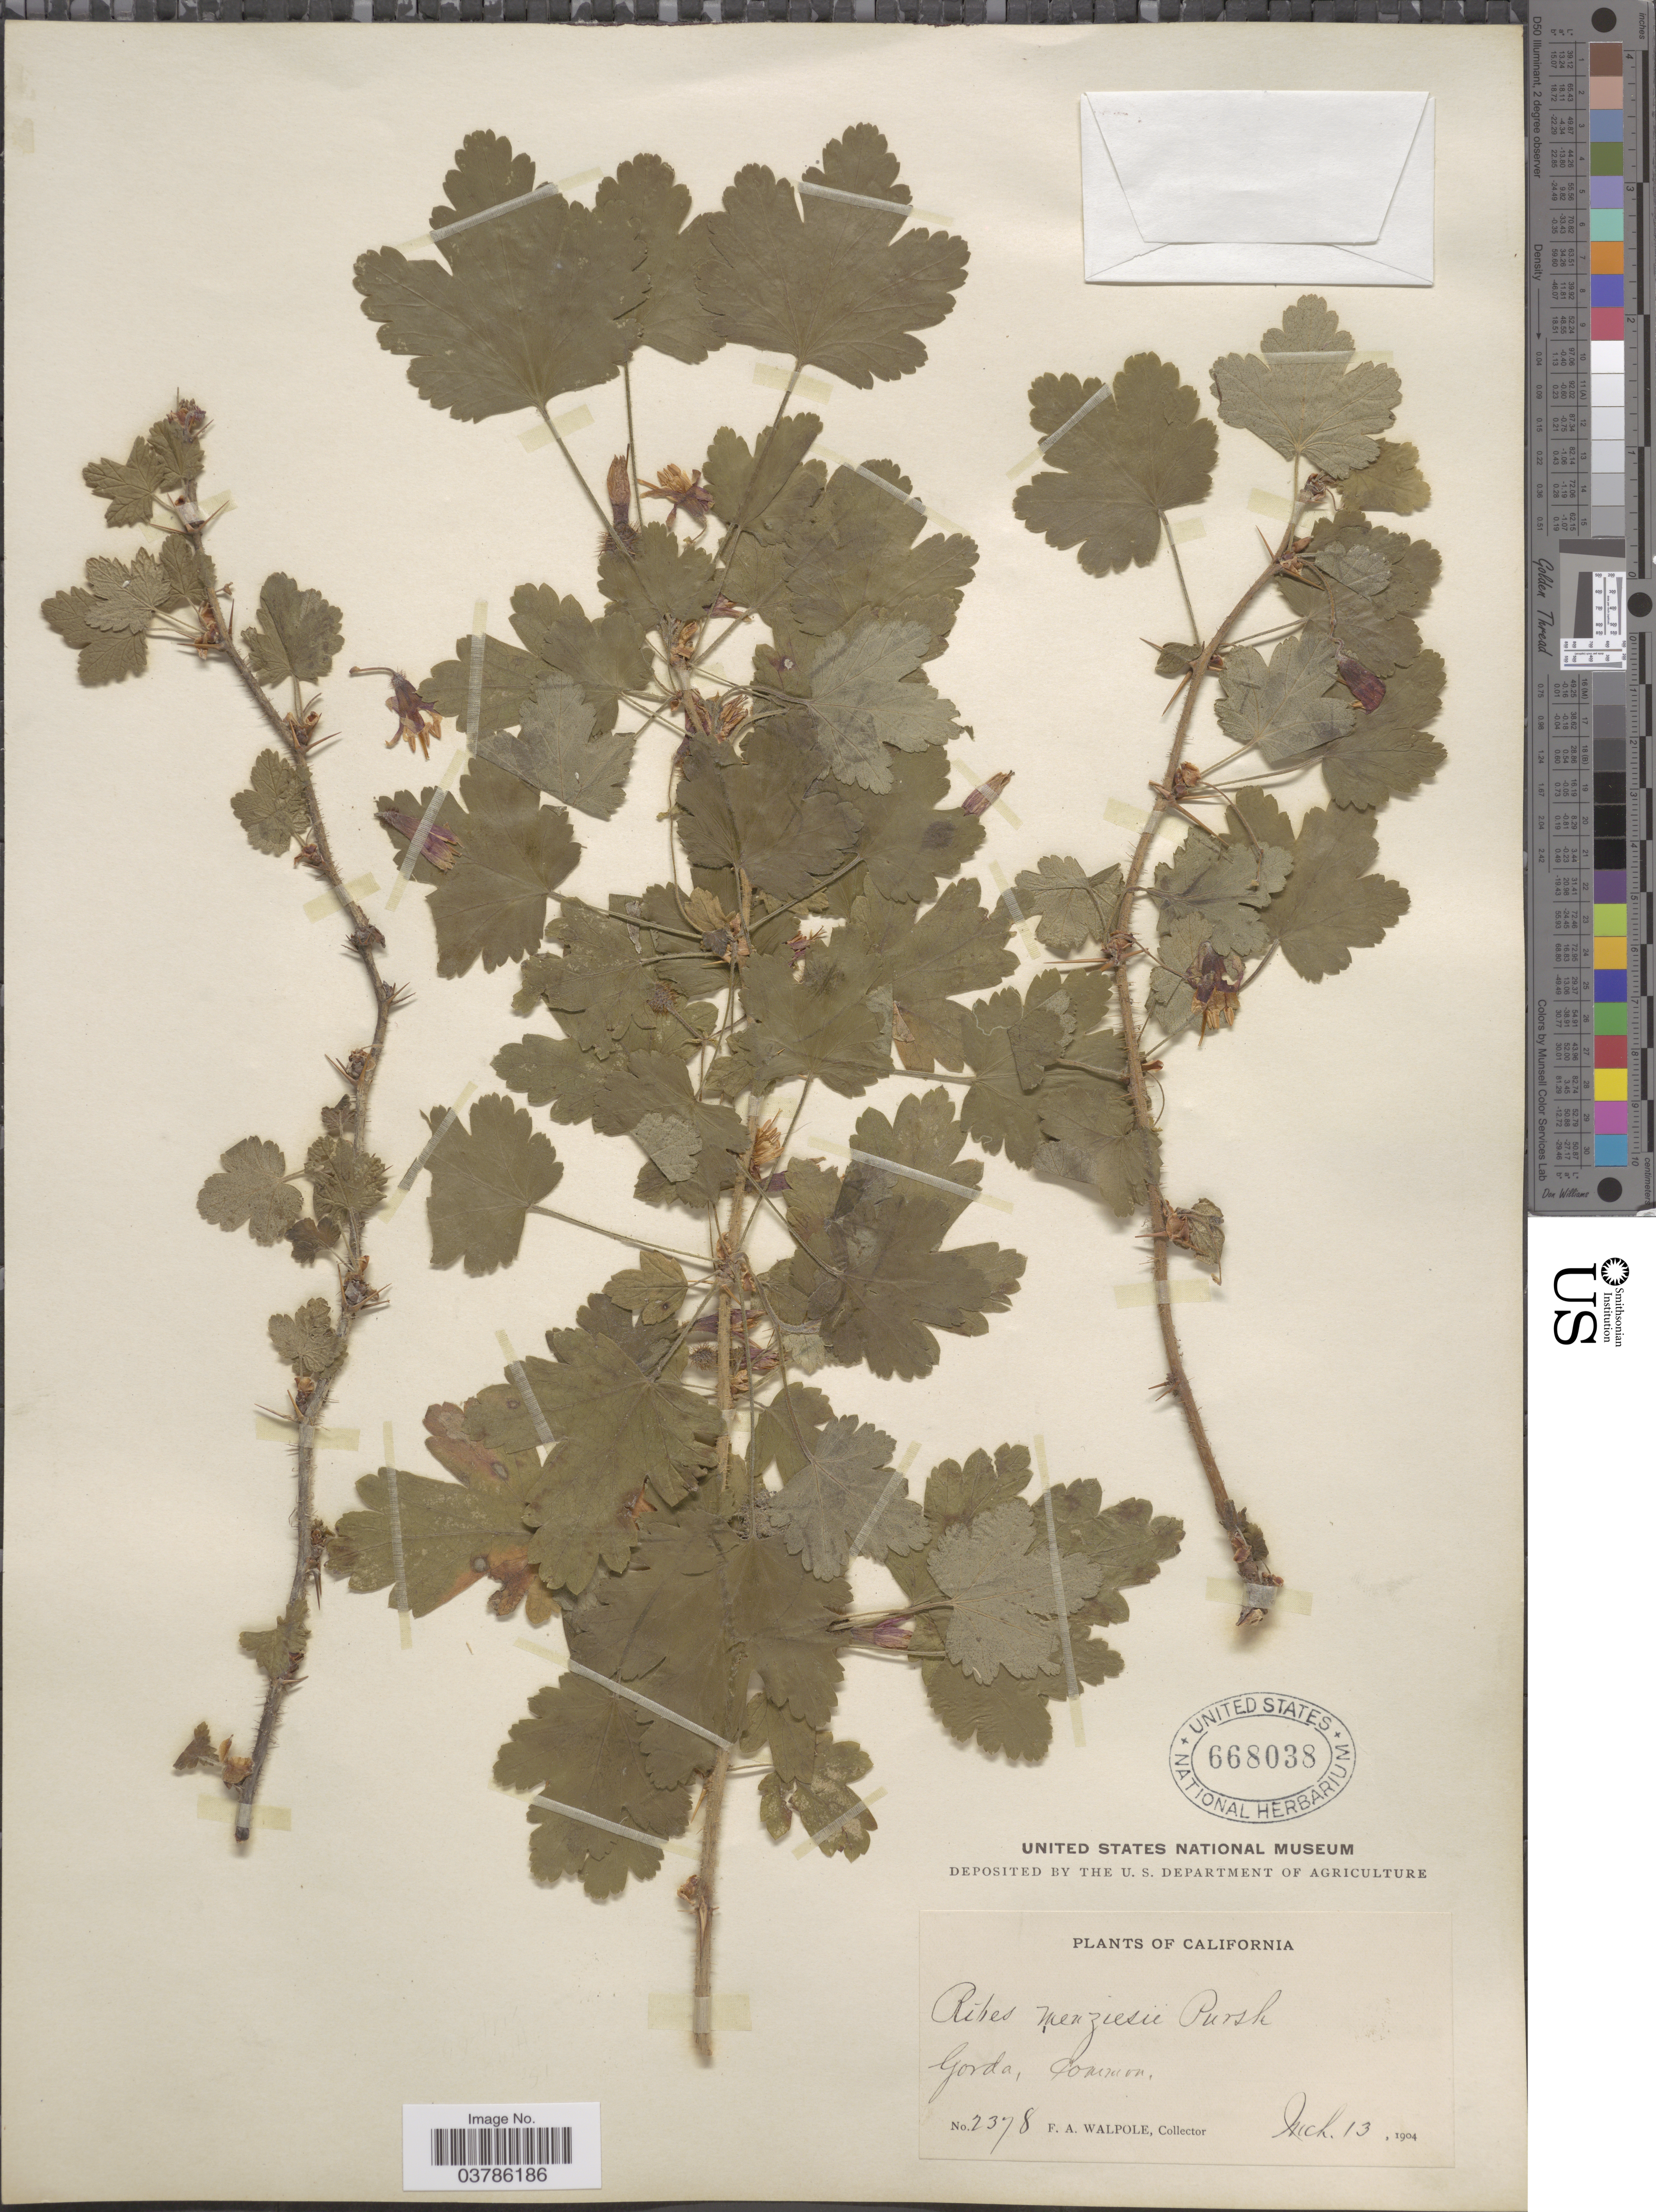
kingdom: Plantae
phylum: Tracheophyta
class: Magnoliopsida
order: Saxifragales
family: Grossulariaceae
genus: Ribes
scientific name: Ribes menziesii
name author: Pursh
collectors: F. Walpole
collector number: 2378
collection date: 1904-03-13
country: United States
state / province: California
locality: Gorda.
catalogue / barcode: US 668038